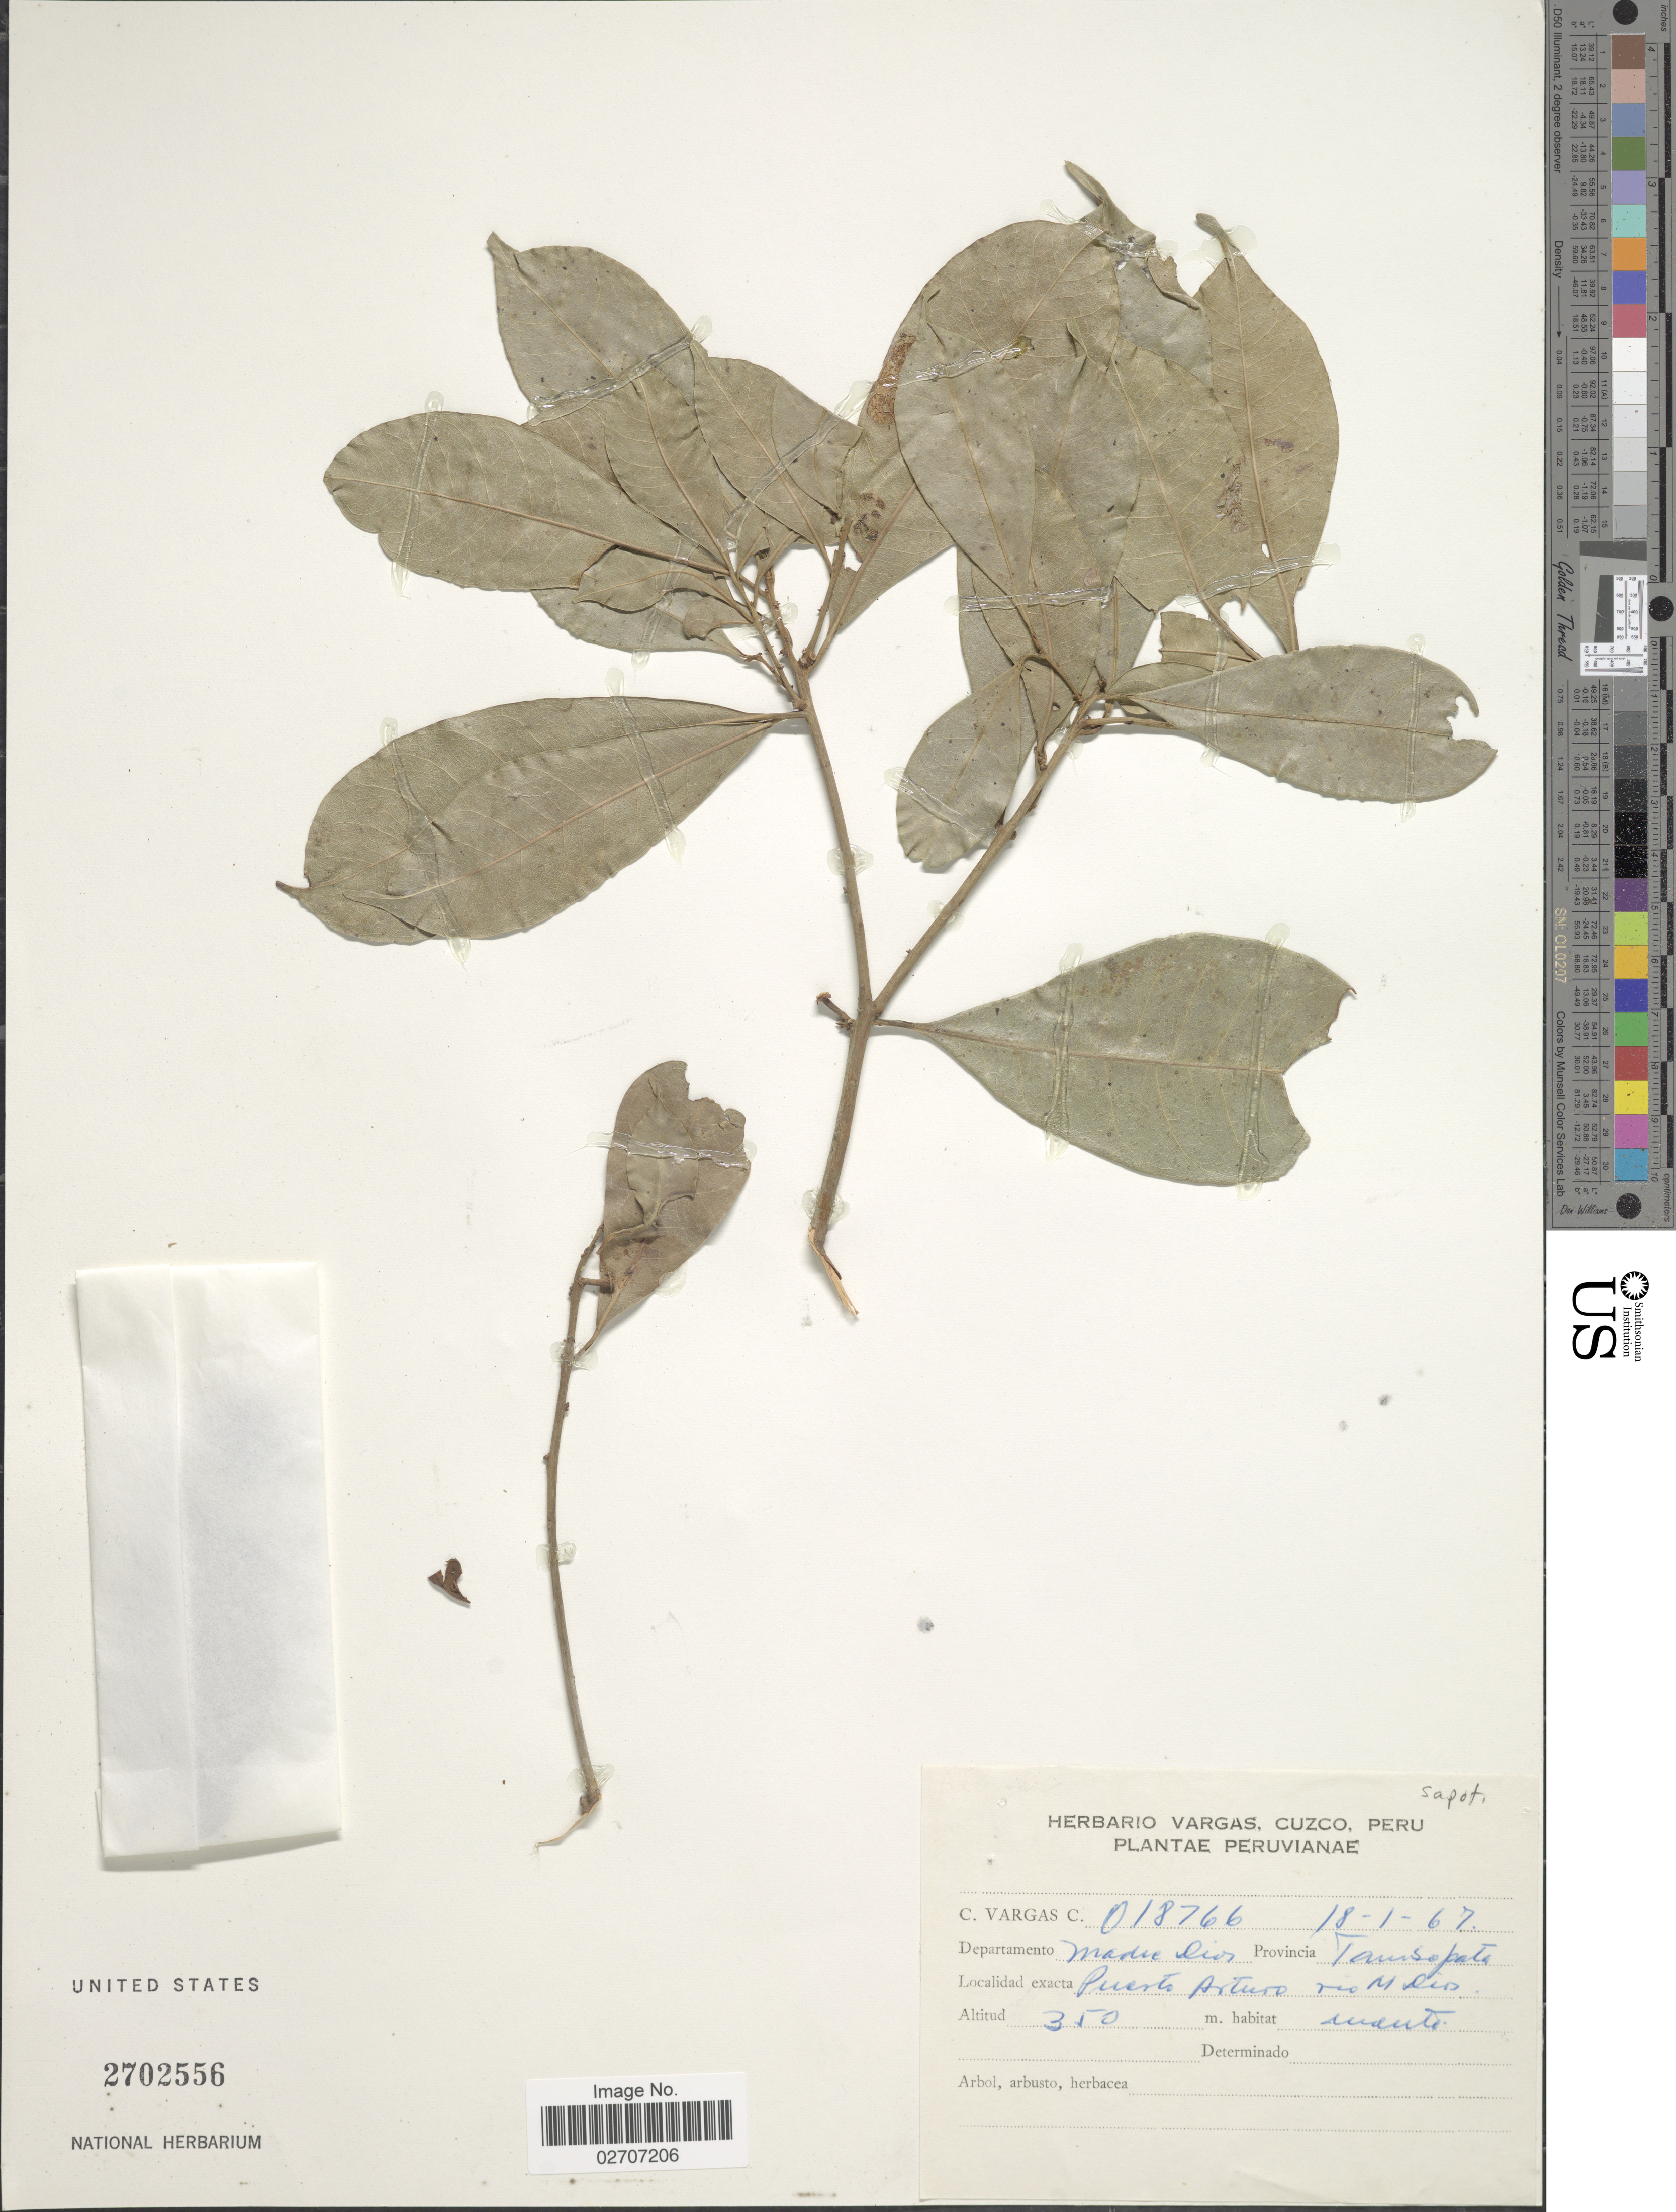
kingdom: Plantae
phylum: Tracheophyta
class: Magnoliopsida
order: Ericales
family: Sapotaceae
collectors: C. Vargas Calderón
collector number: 018766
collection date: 1967-01-18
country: Peru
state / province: Madre de Dios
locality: Departamento Madre Dios, Provincia Tambopata. Puerto Arturo rio M. Dio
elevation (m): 350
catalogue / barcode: US 2702556